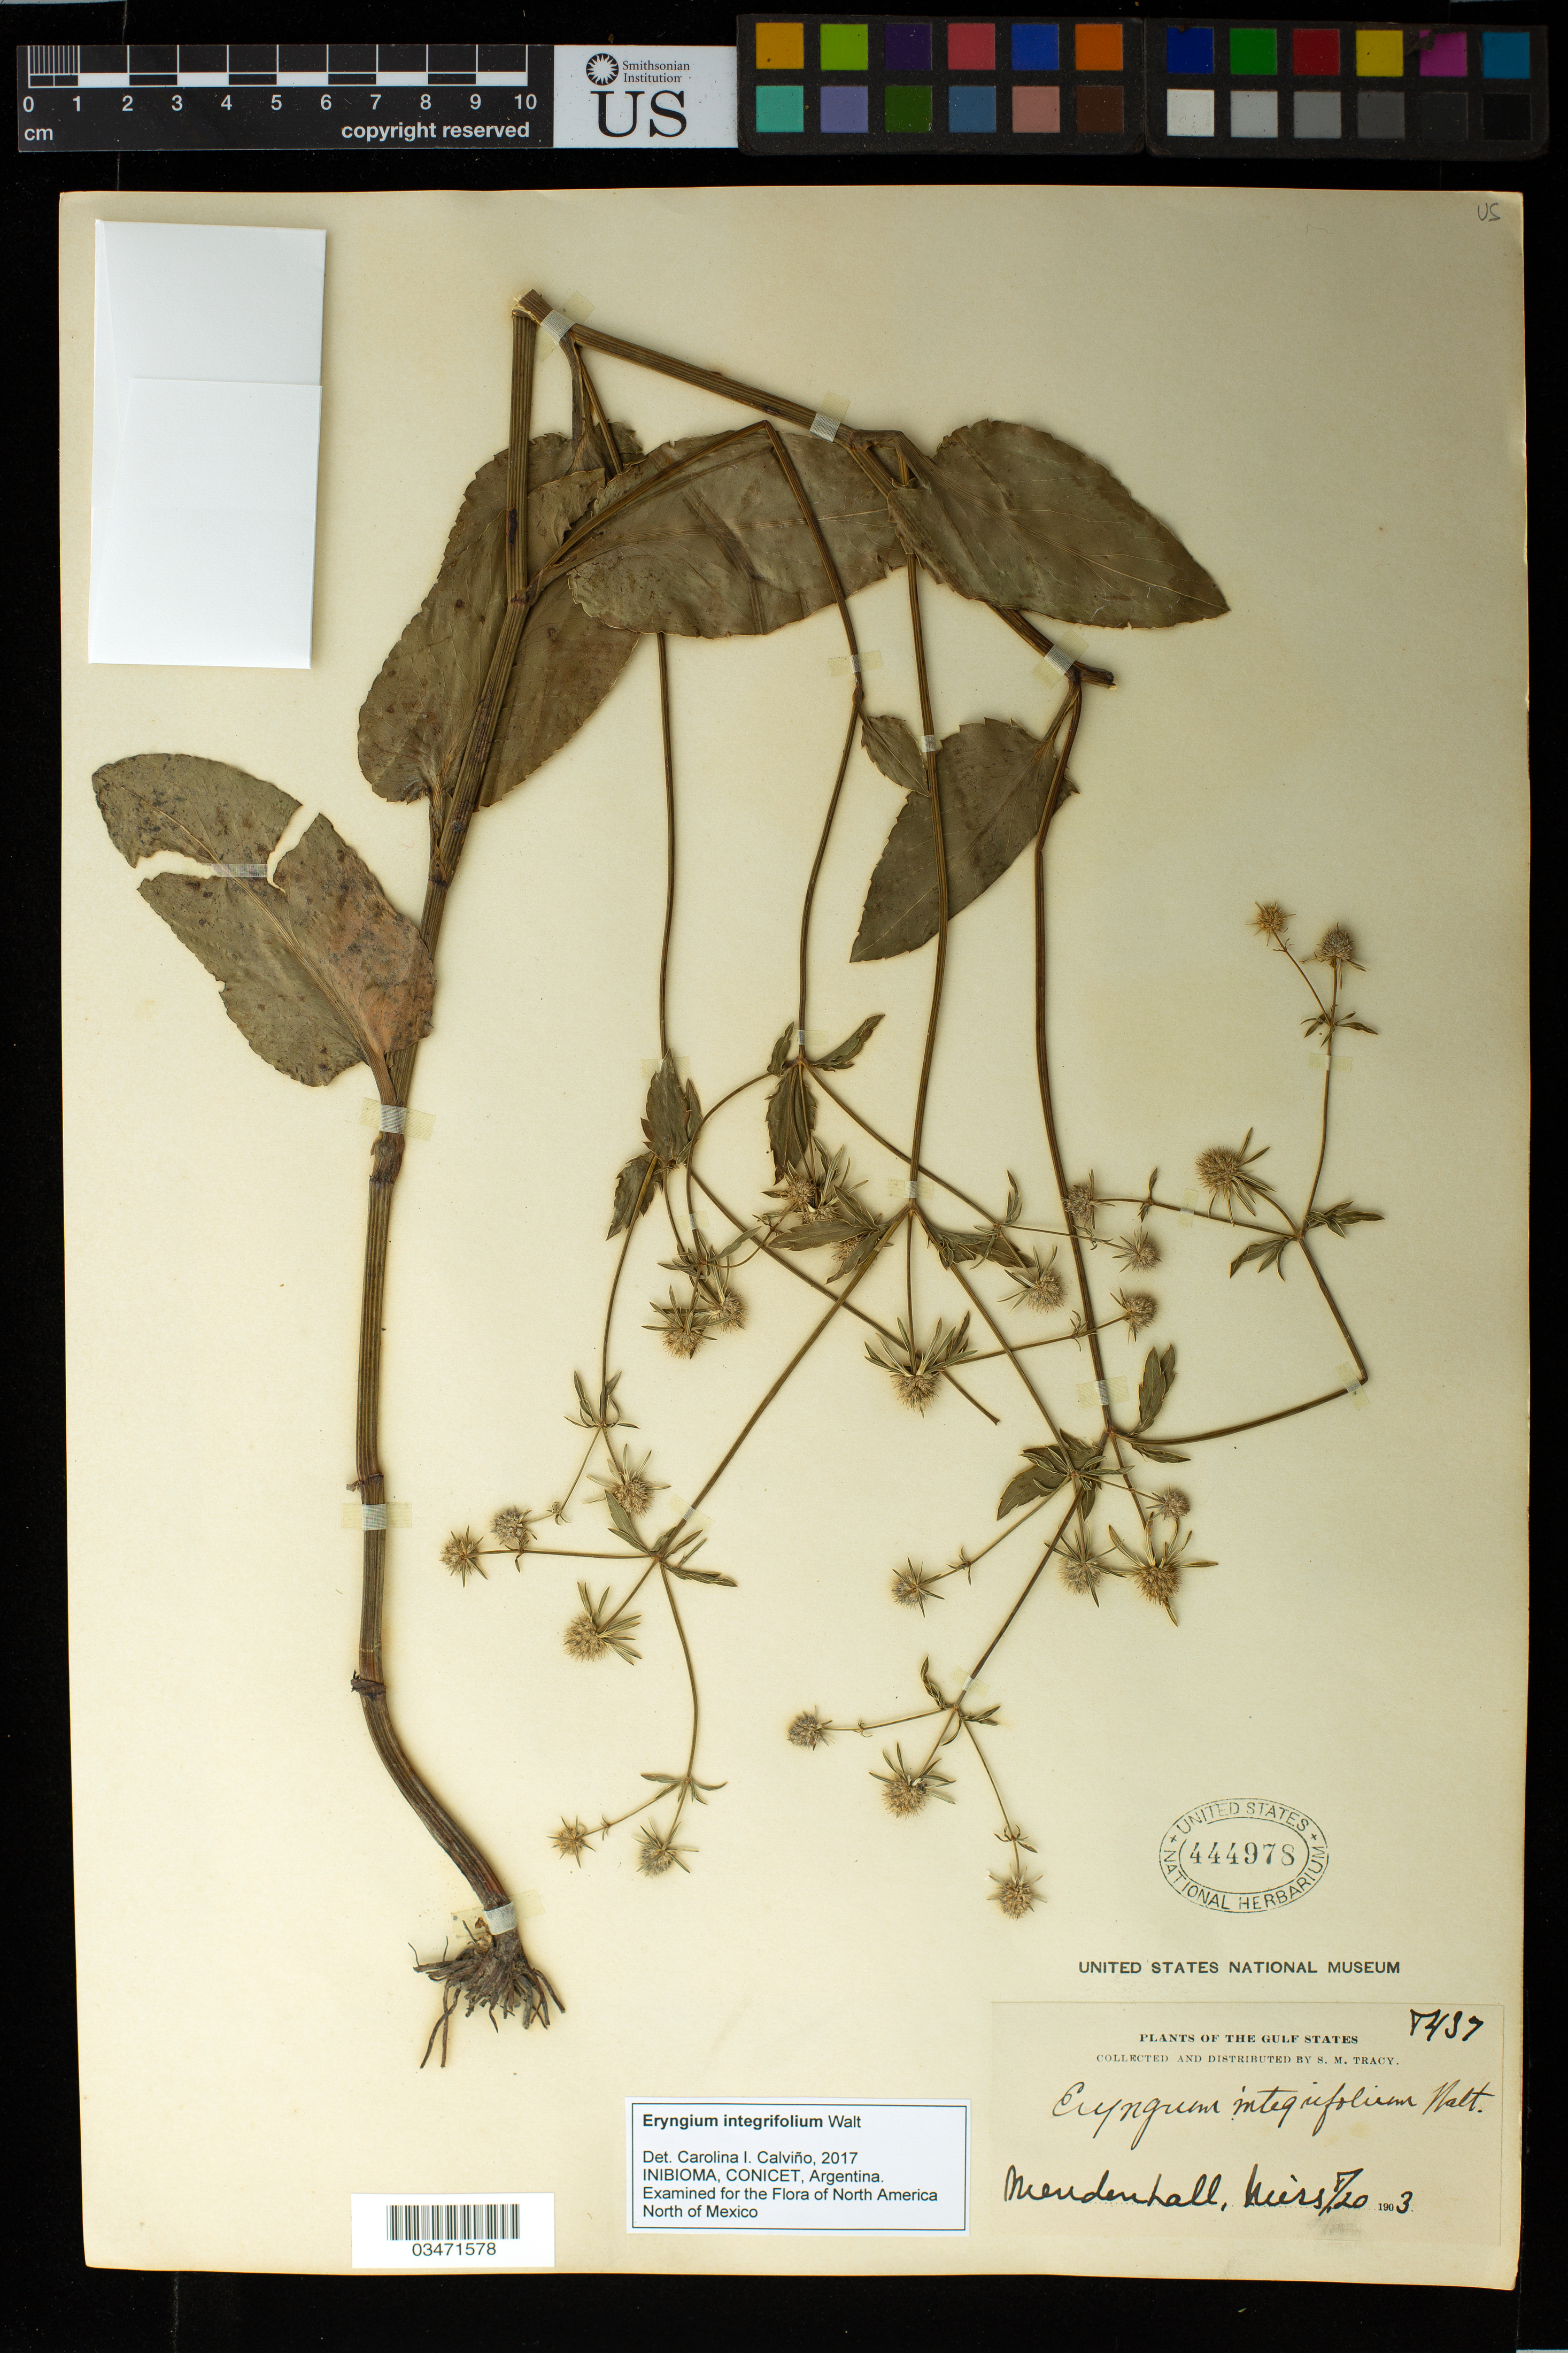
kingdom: Plantae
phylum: Tracheophyta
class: Magnoliopsida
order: Apiales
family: Apiaceae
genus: Eryngium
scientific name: Eryngium integrifolium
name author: Walter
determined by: Calviño, C. I.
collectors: S. M. Tracy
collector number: T437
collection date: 1903-08-20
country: United States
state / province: Mississippi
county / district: Simpson County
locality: Mendenhall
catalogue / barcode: US 444978